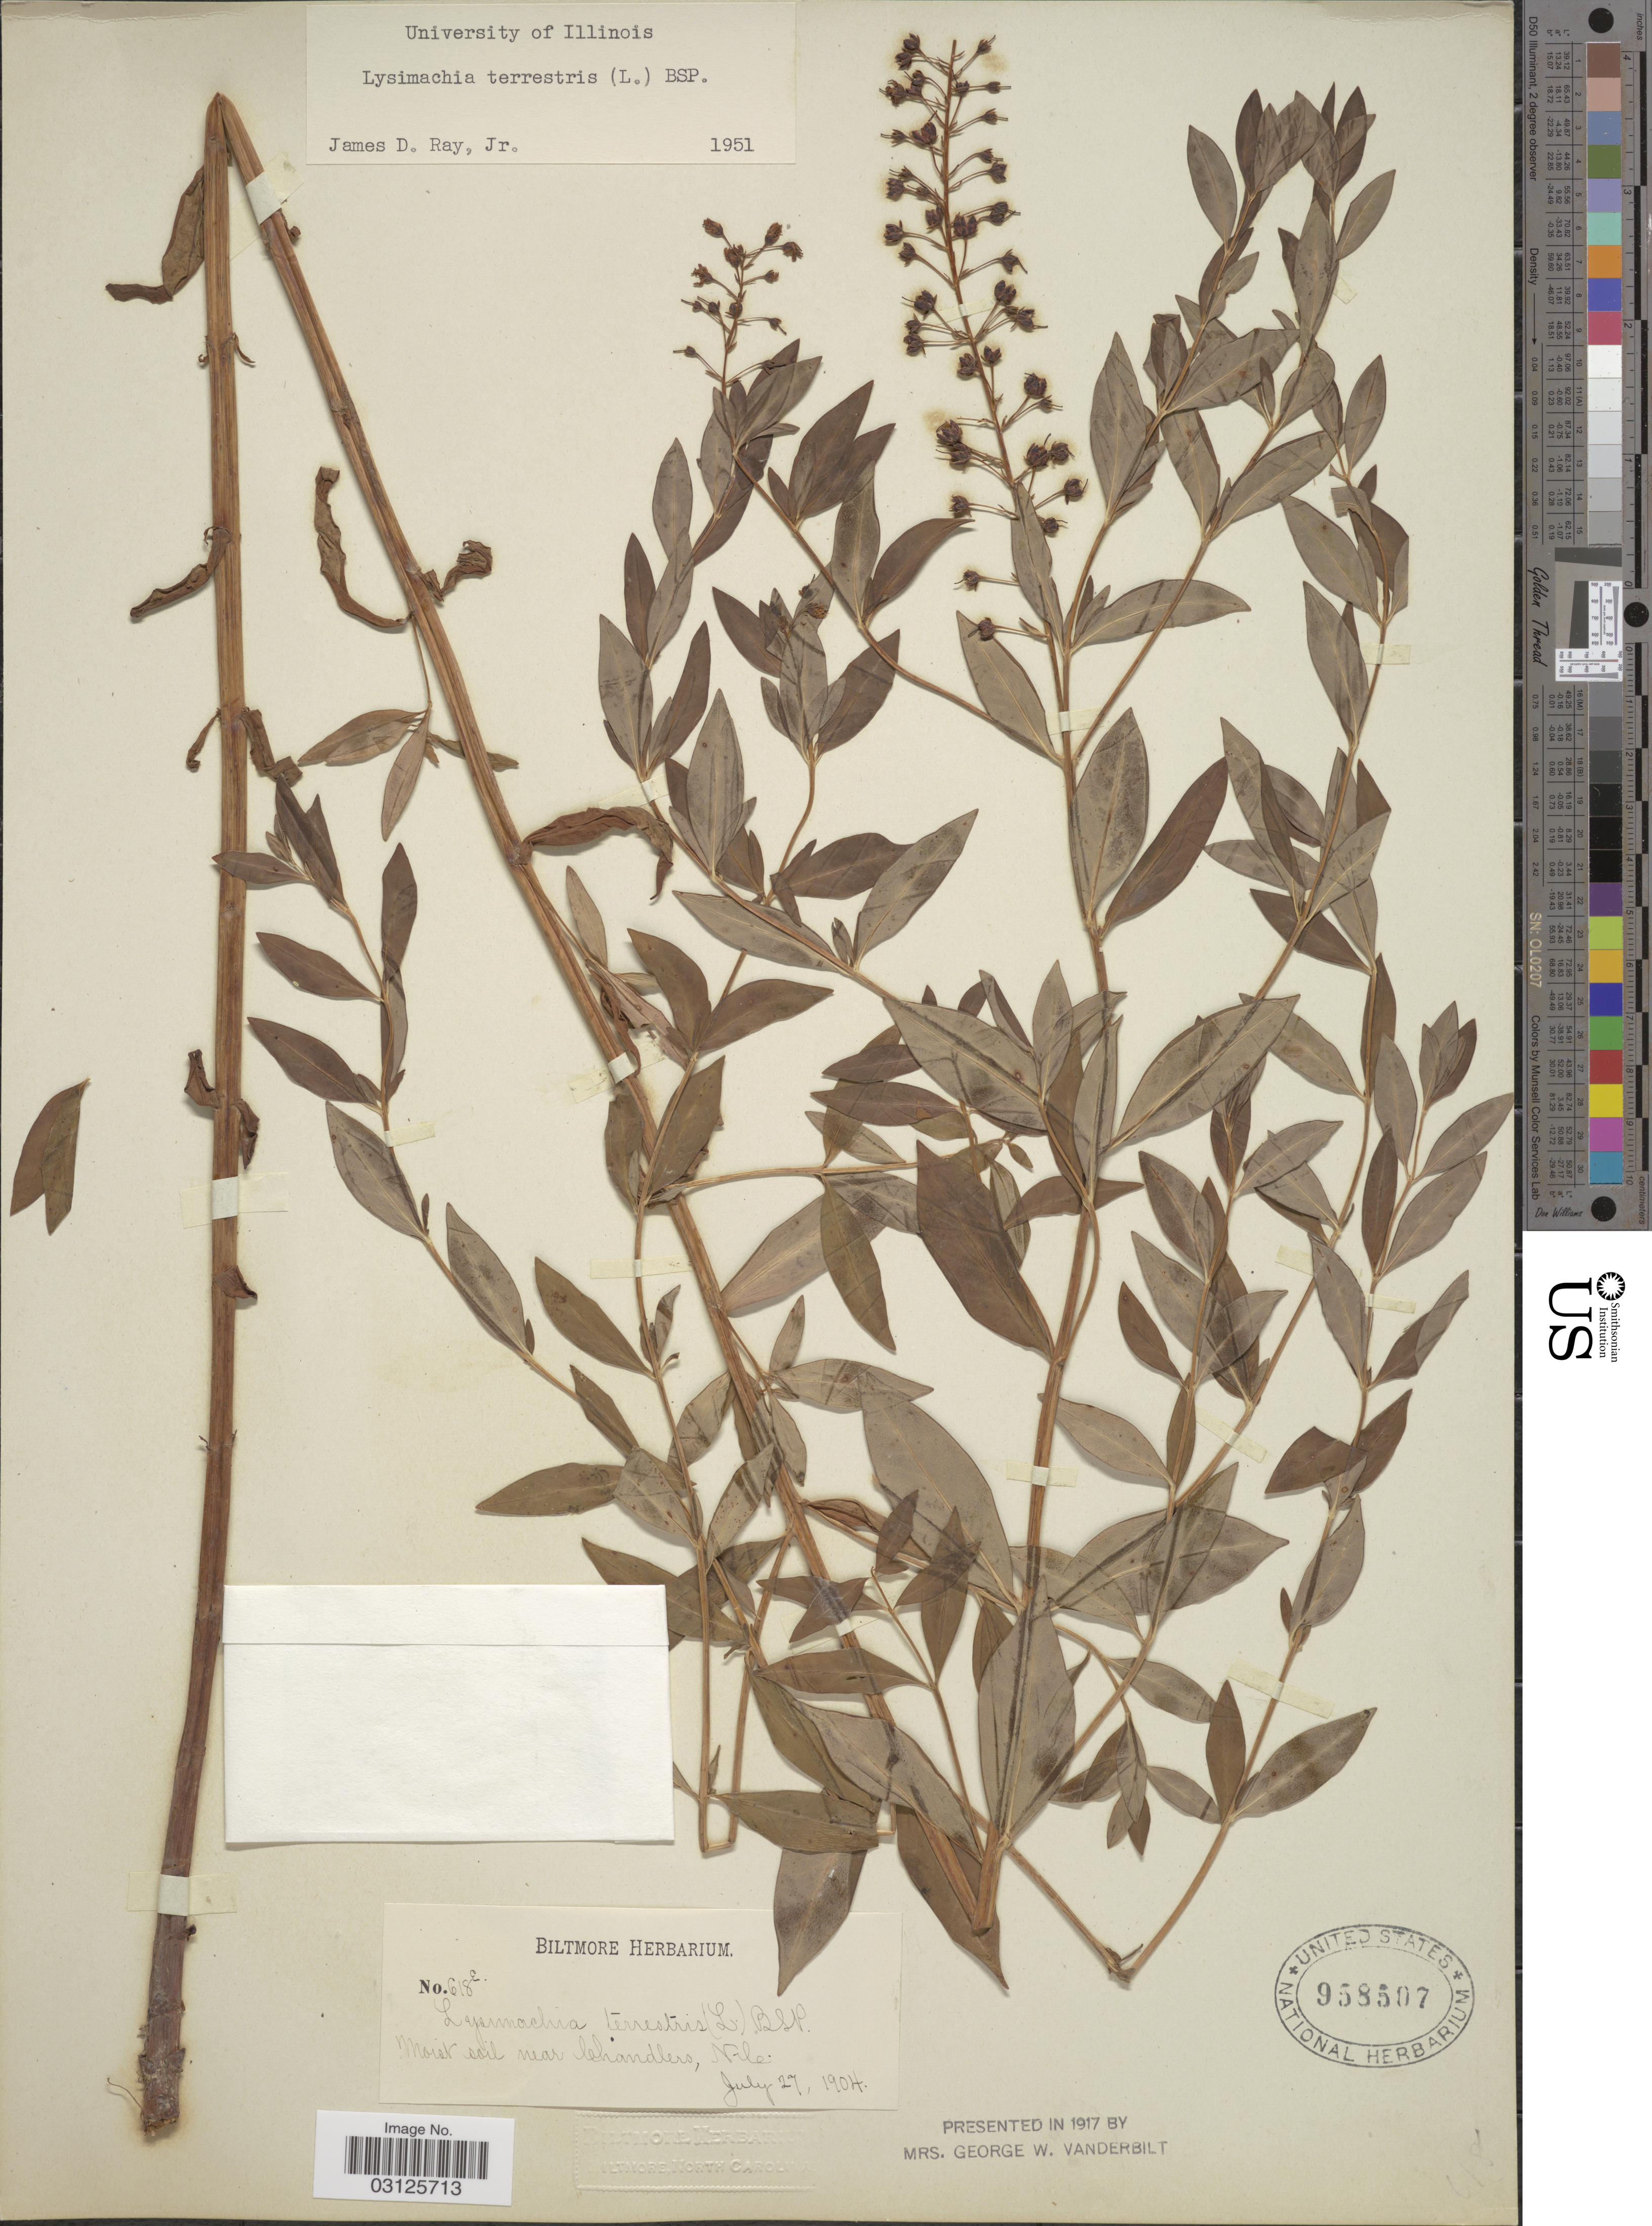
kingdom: Plantae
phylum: Tracheophyta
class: Magnoliopsida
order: Ericales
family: Primulaceae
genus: Lysimachia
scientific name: Lysimachia terrestris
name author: (L.) Britton, Stearns & Poggenb.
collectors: ex herb. Biltmore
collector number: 618E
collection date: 1904-07-27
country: United States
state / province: North Carolina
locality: Moist soil near Chandlers, NC.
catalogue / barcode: US 958507